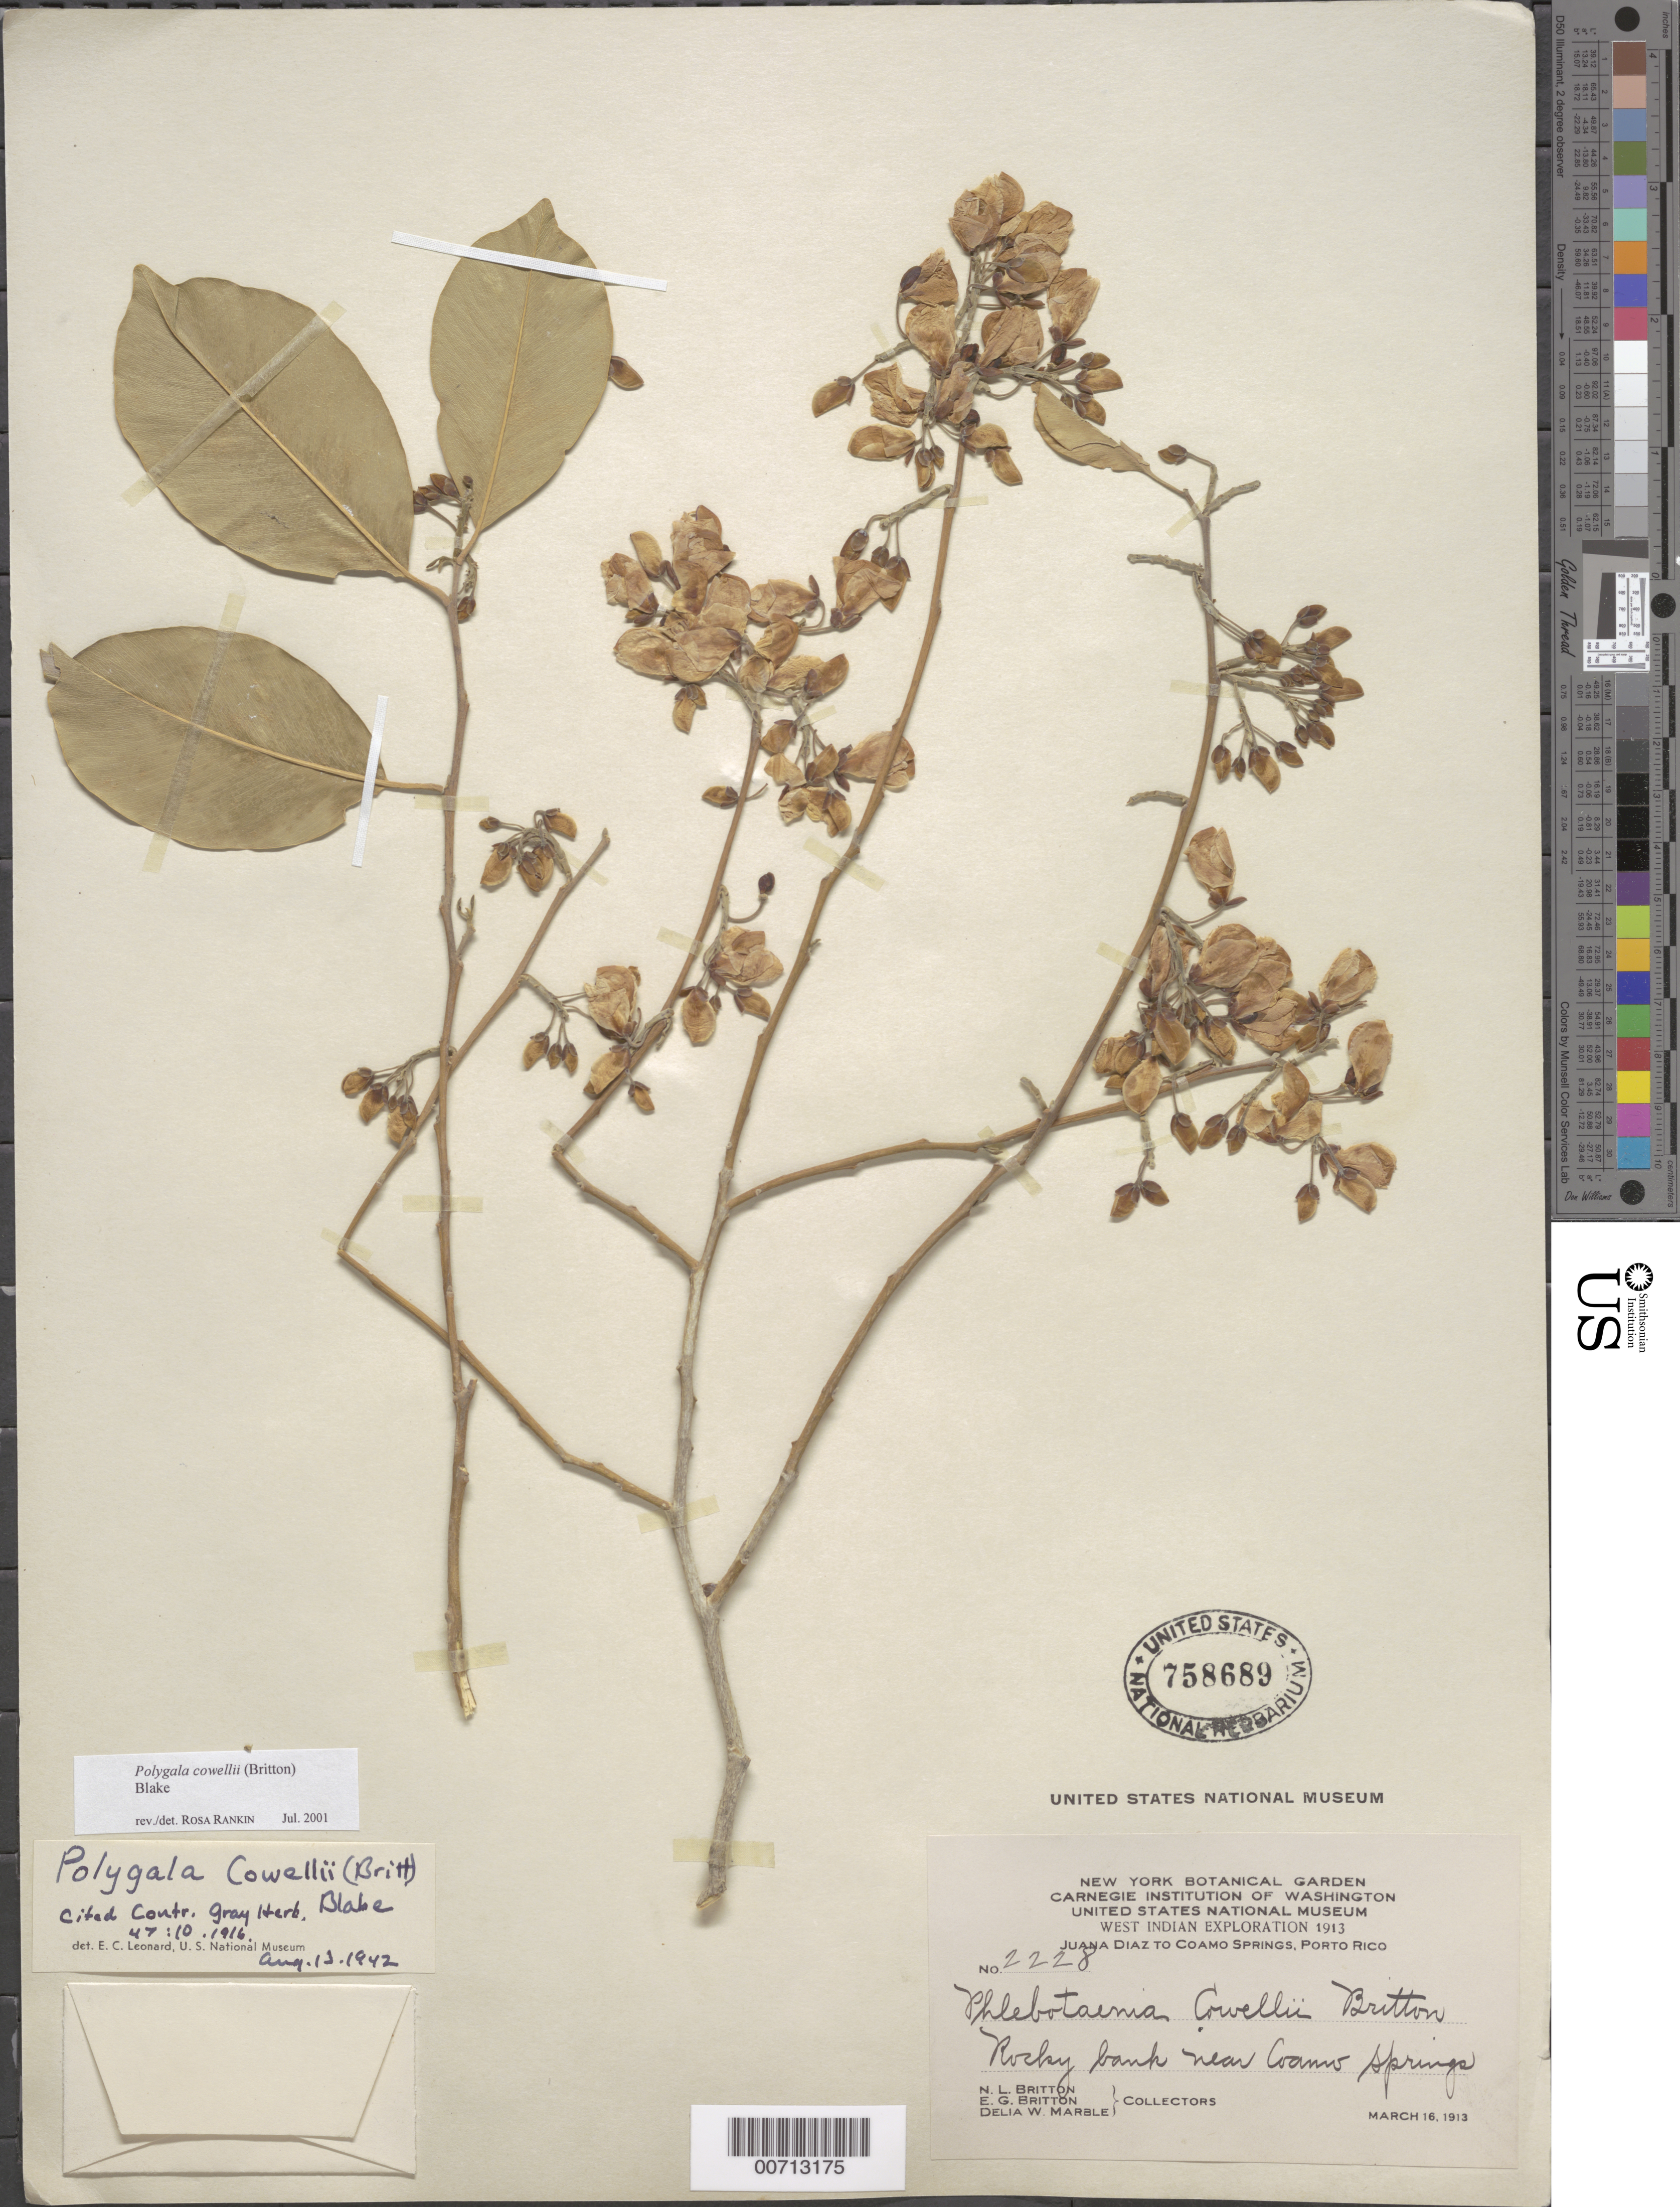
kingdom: Plantae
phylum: Tracheophyta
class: Magnoliopsida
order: Fabales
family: Polygalaceae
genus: Phlebotaenia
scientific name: Phlebotaenia cowellii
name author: Britton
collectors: N. Britton, E. G. Britton & D. W. Marble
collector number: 2228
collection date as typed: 16 Mar 1913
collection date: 1913-03-16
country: Puerto Rico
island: Greater Antilles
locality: Juana Diaz to Coamo Springs, near Coamo Springs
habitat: Rocky bank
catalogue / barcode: US 758689